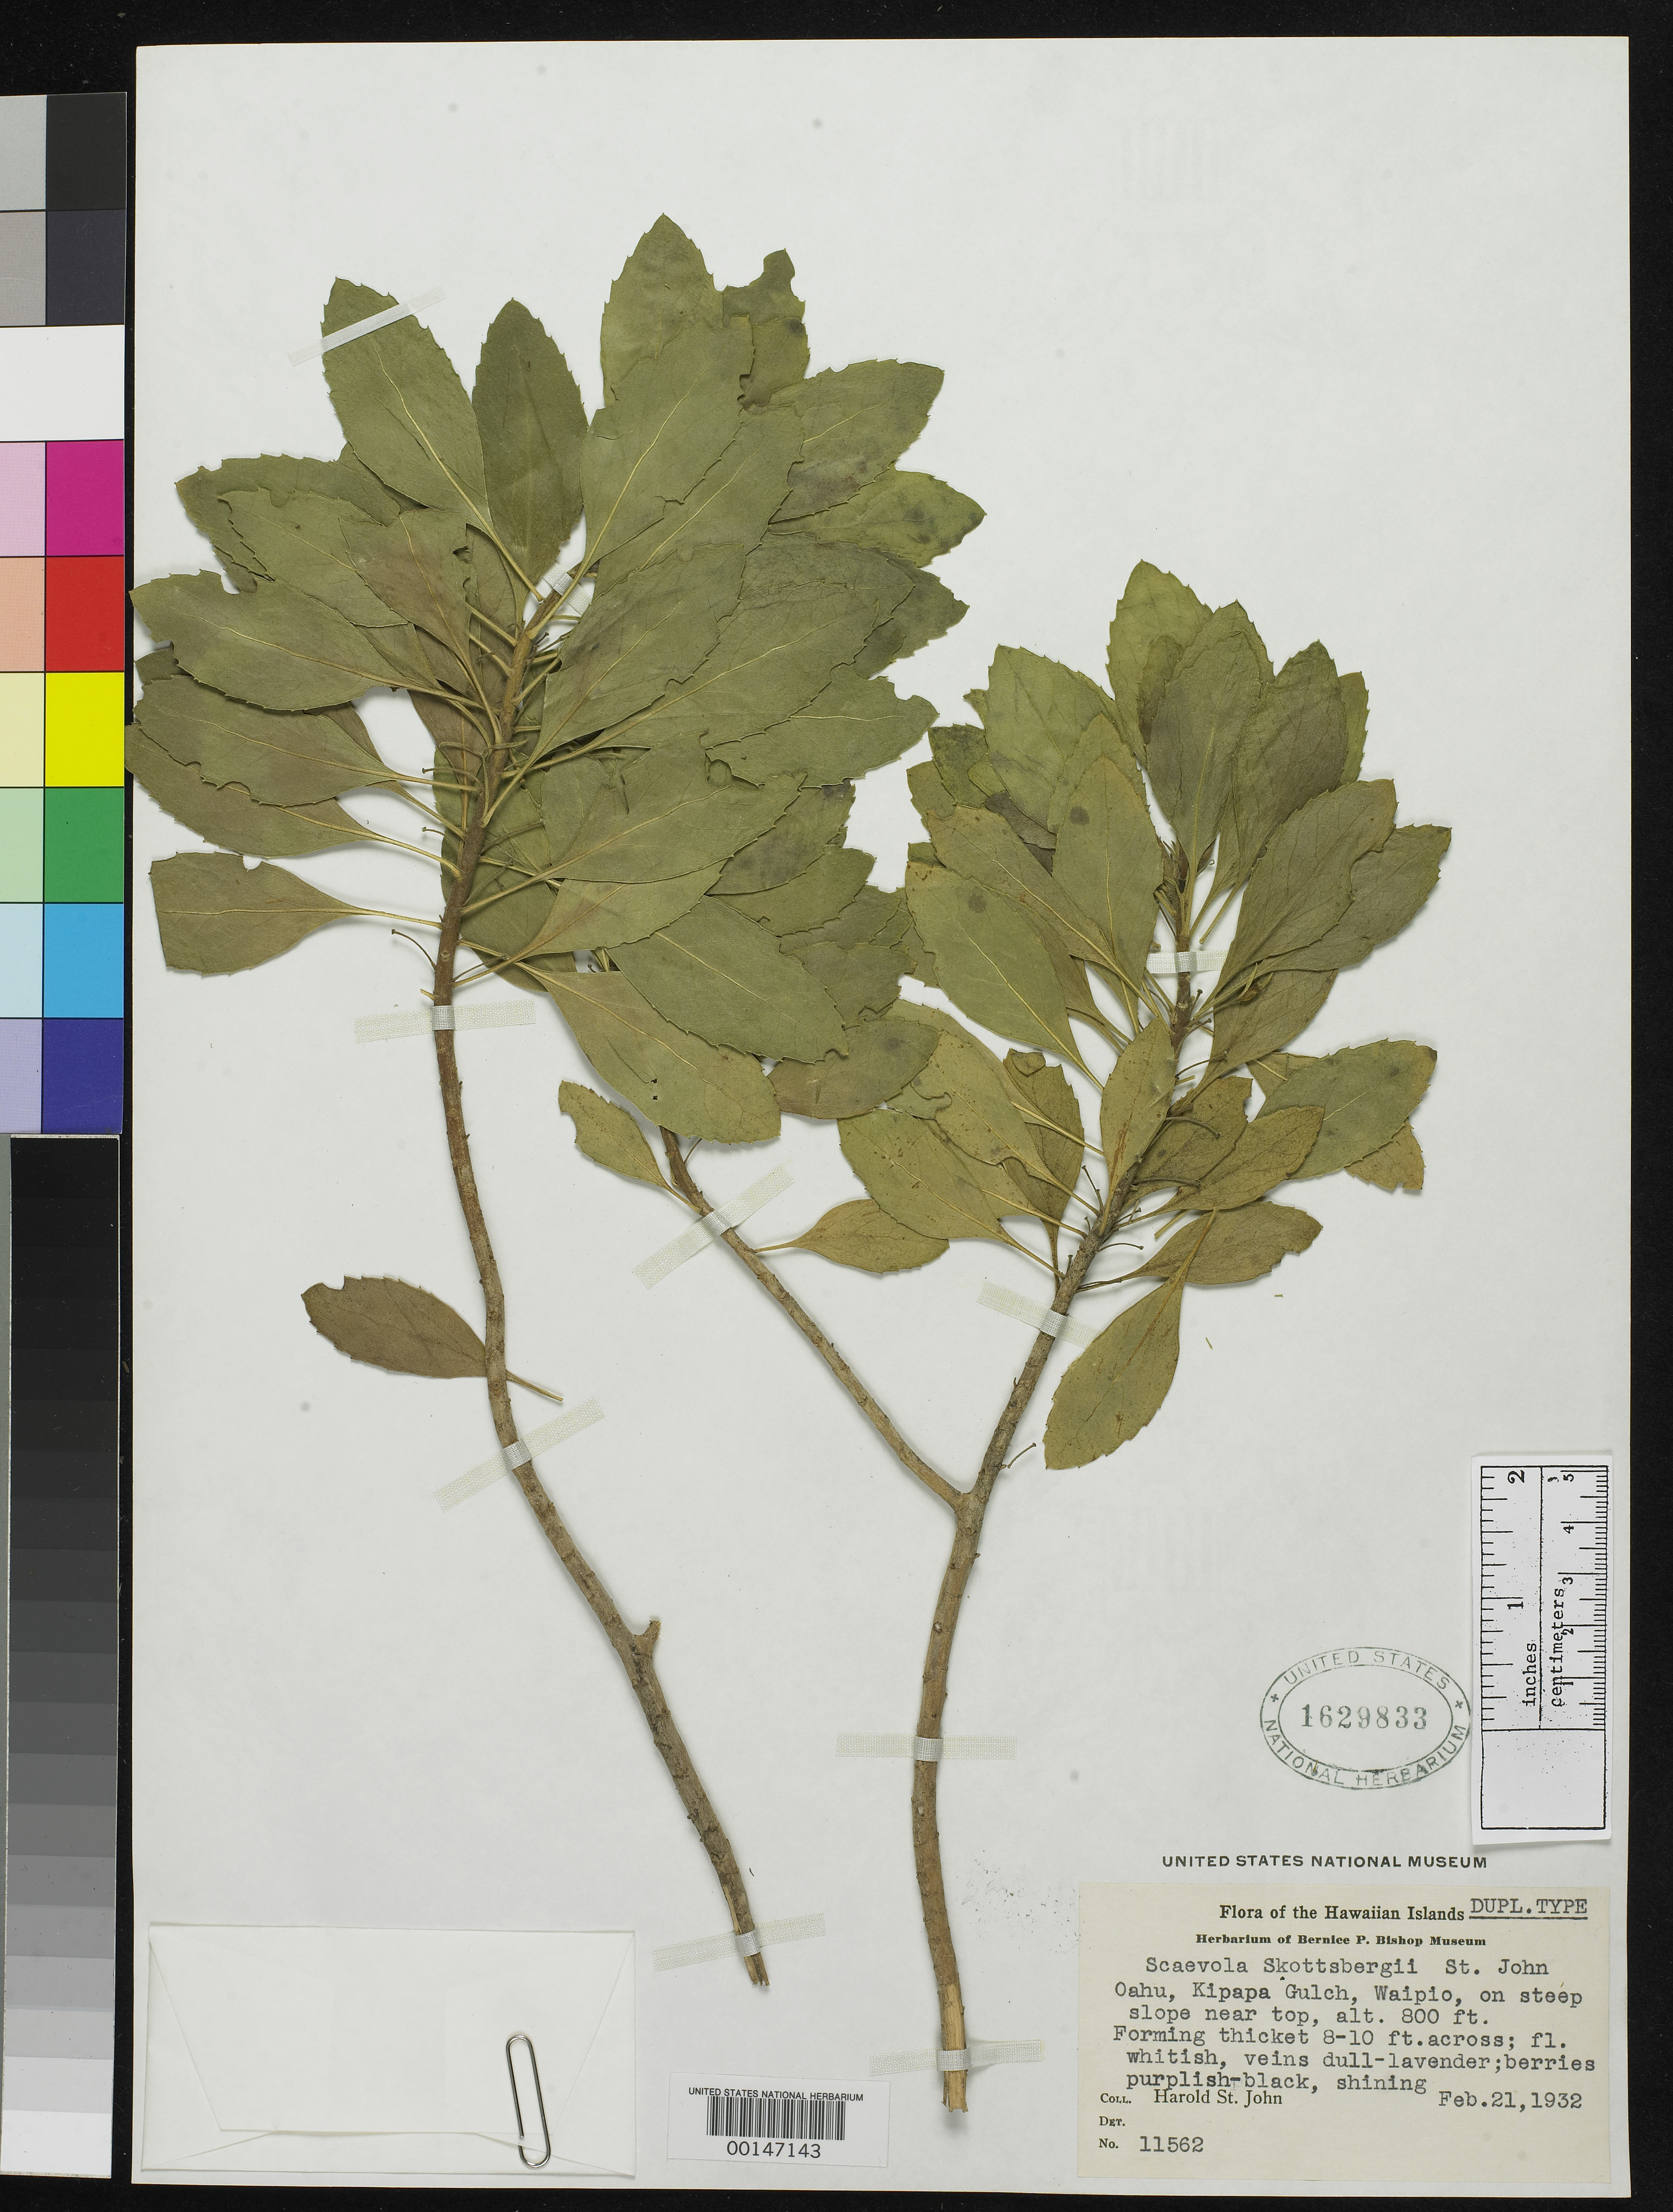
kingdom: Plantae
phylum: Tracheophyta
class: Magnoliopsida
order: Asterales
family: Goodeniaceae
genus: Scaevola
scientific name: Scaevola skottsbergii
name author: H. St. John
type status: Isotype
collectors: H. St. John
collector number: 11562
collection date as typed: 21 Feb 1932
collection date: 1932-02-21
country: United States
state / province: Hawaii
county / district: Honolulu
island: Oahu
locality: Kipapa Gulch, Waipio.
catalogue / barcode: US 1629833